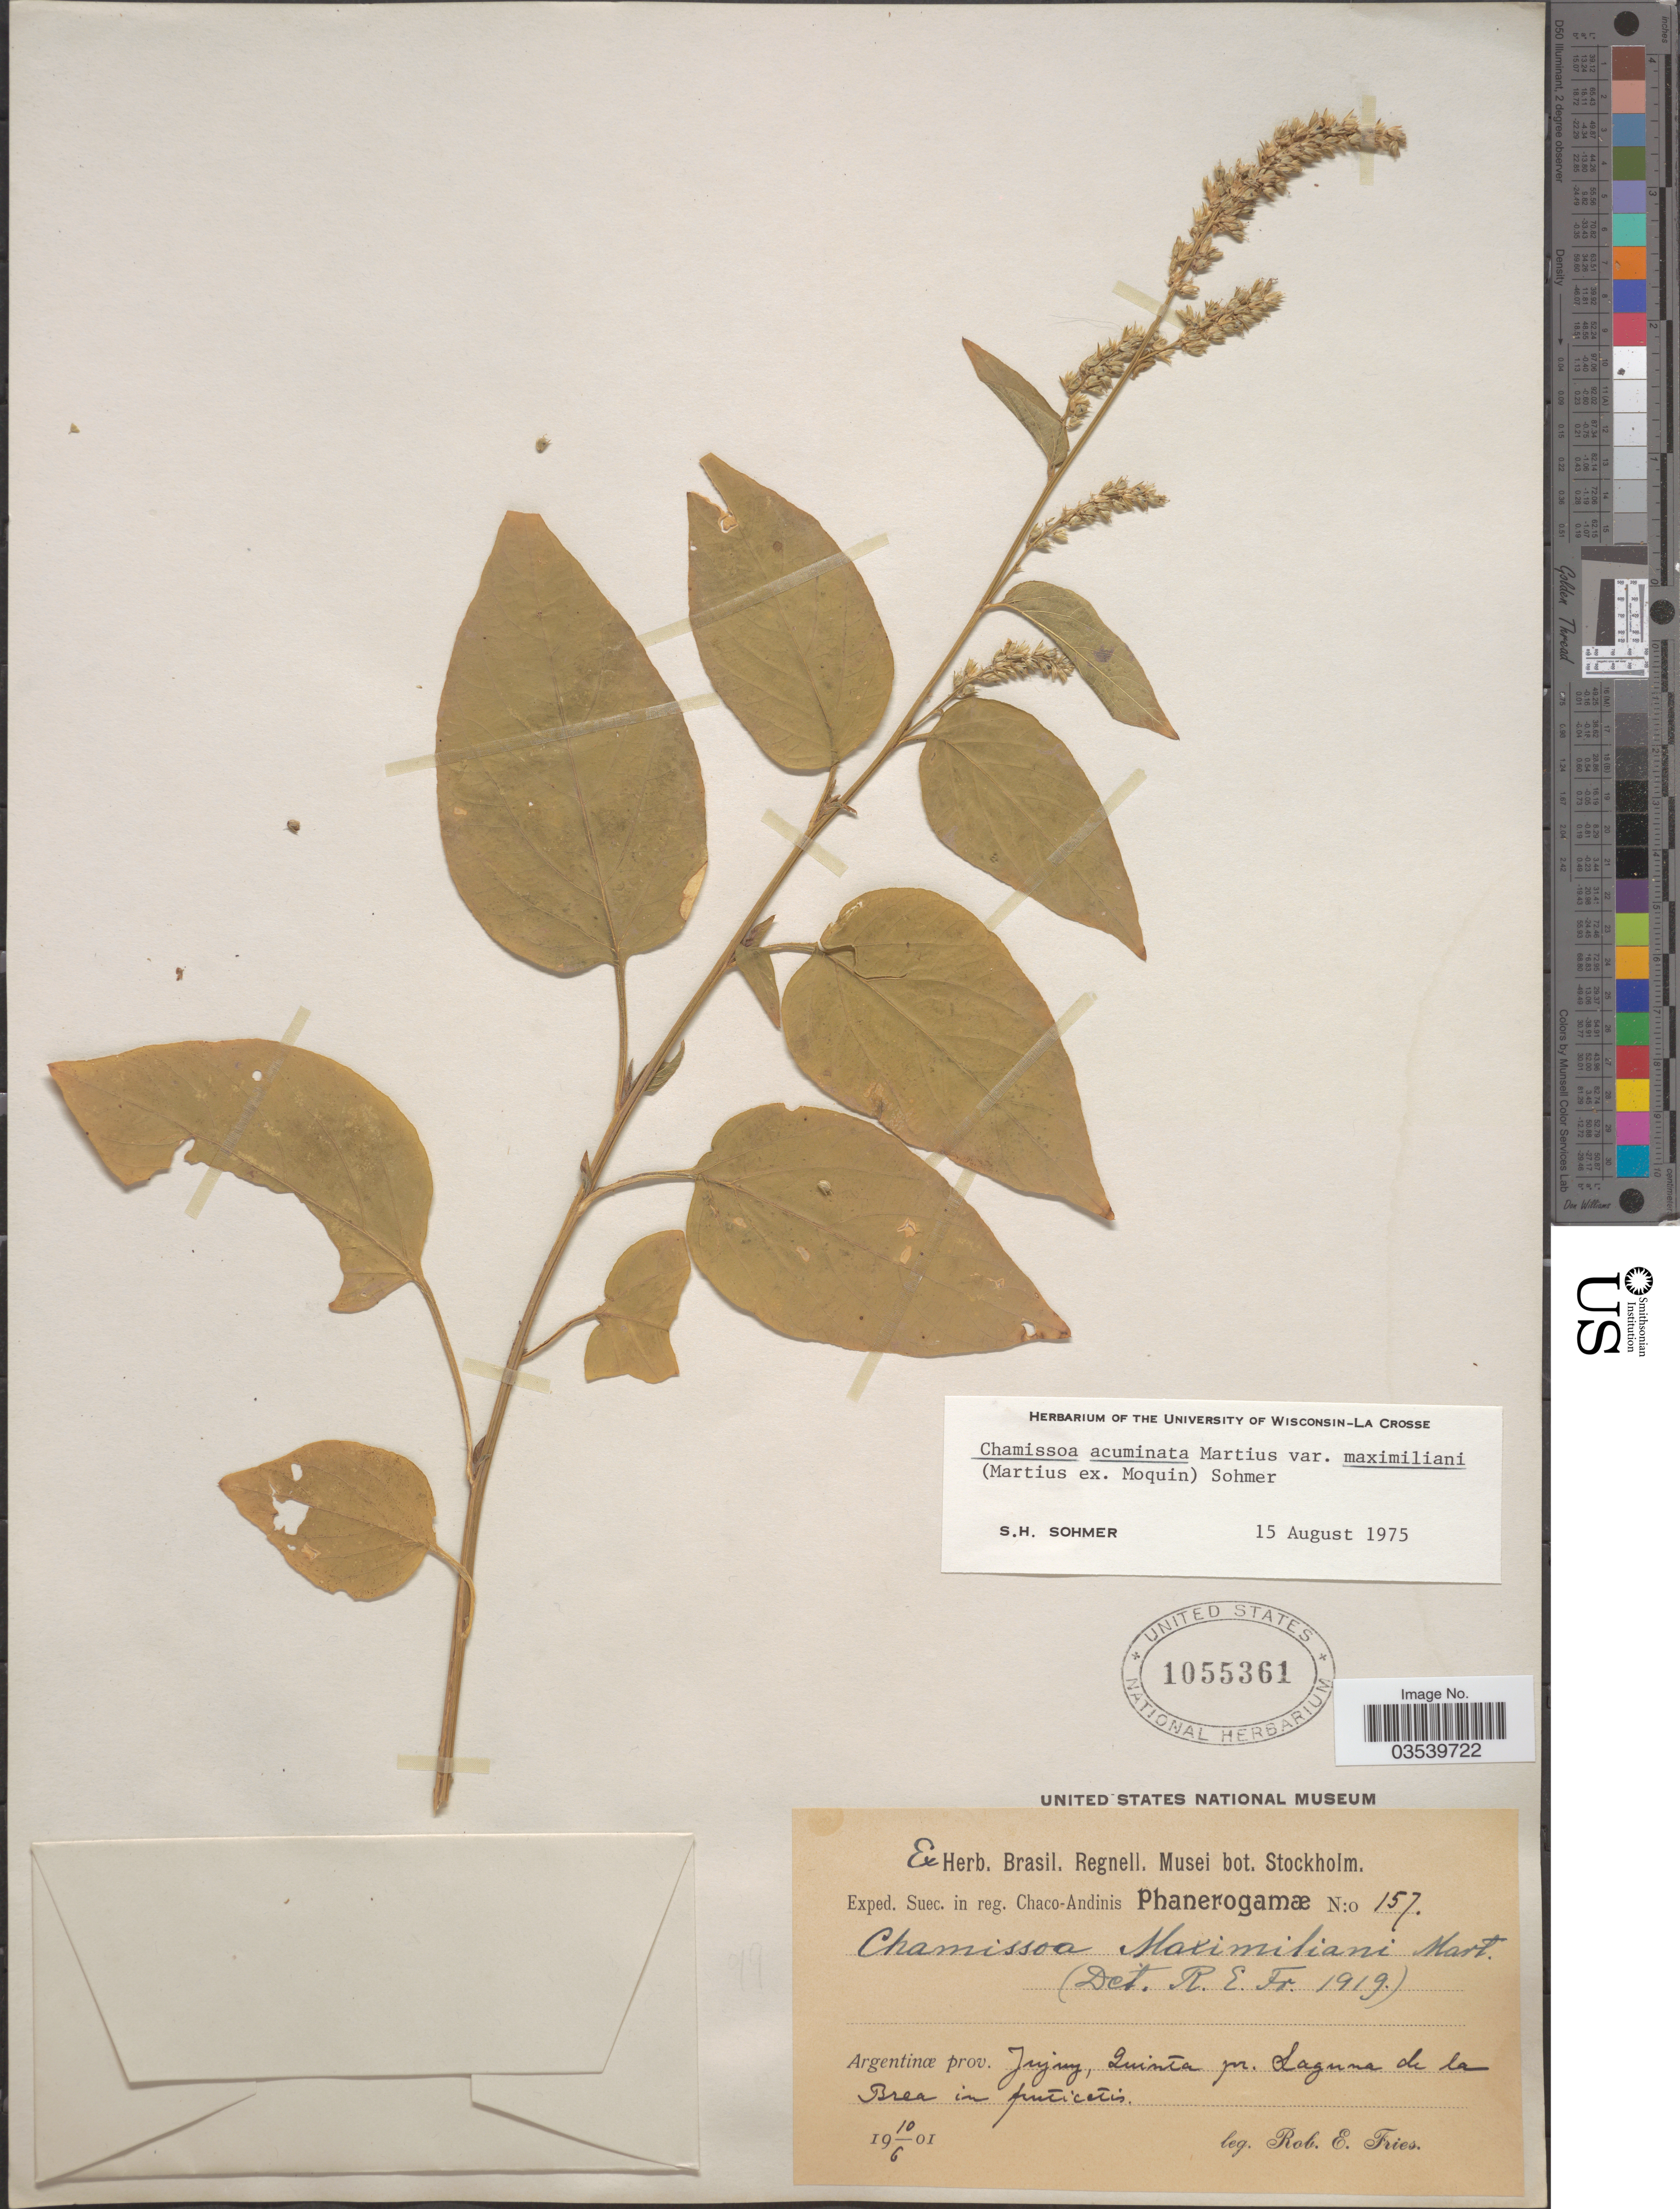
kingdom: Plantae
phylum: Tracheophyta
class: Magnoliopsida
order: Caryophyllales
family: Amaranthaceae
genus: Chamissoa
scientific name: Chamissoa acuminata var. maximiliani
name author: (Mart. ex Moq.) Sohmer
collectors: R. E. Fries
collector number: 157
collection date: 1901-06-10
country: Argentina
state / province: Jujuy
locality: Quinta pr. Laguna de la Brea in fruticetis.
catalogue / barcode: US 1055361